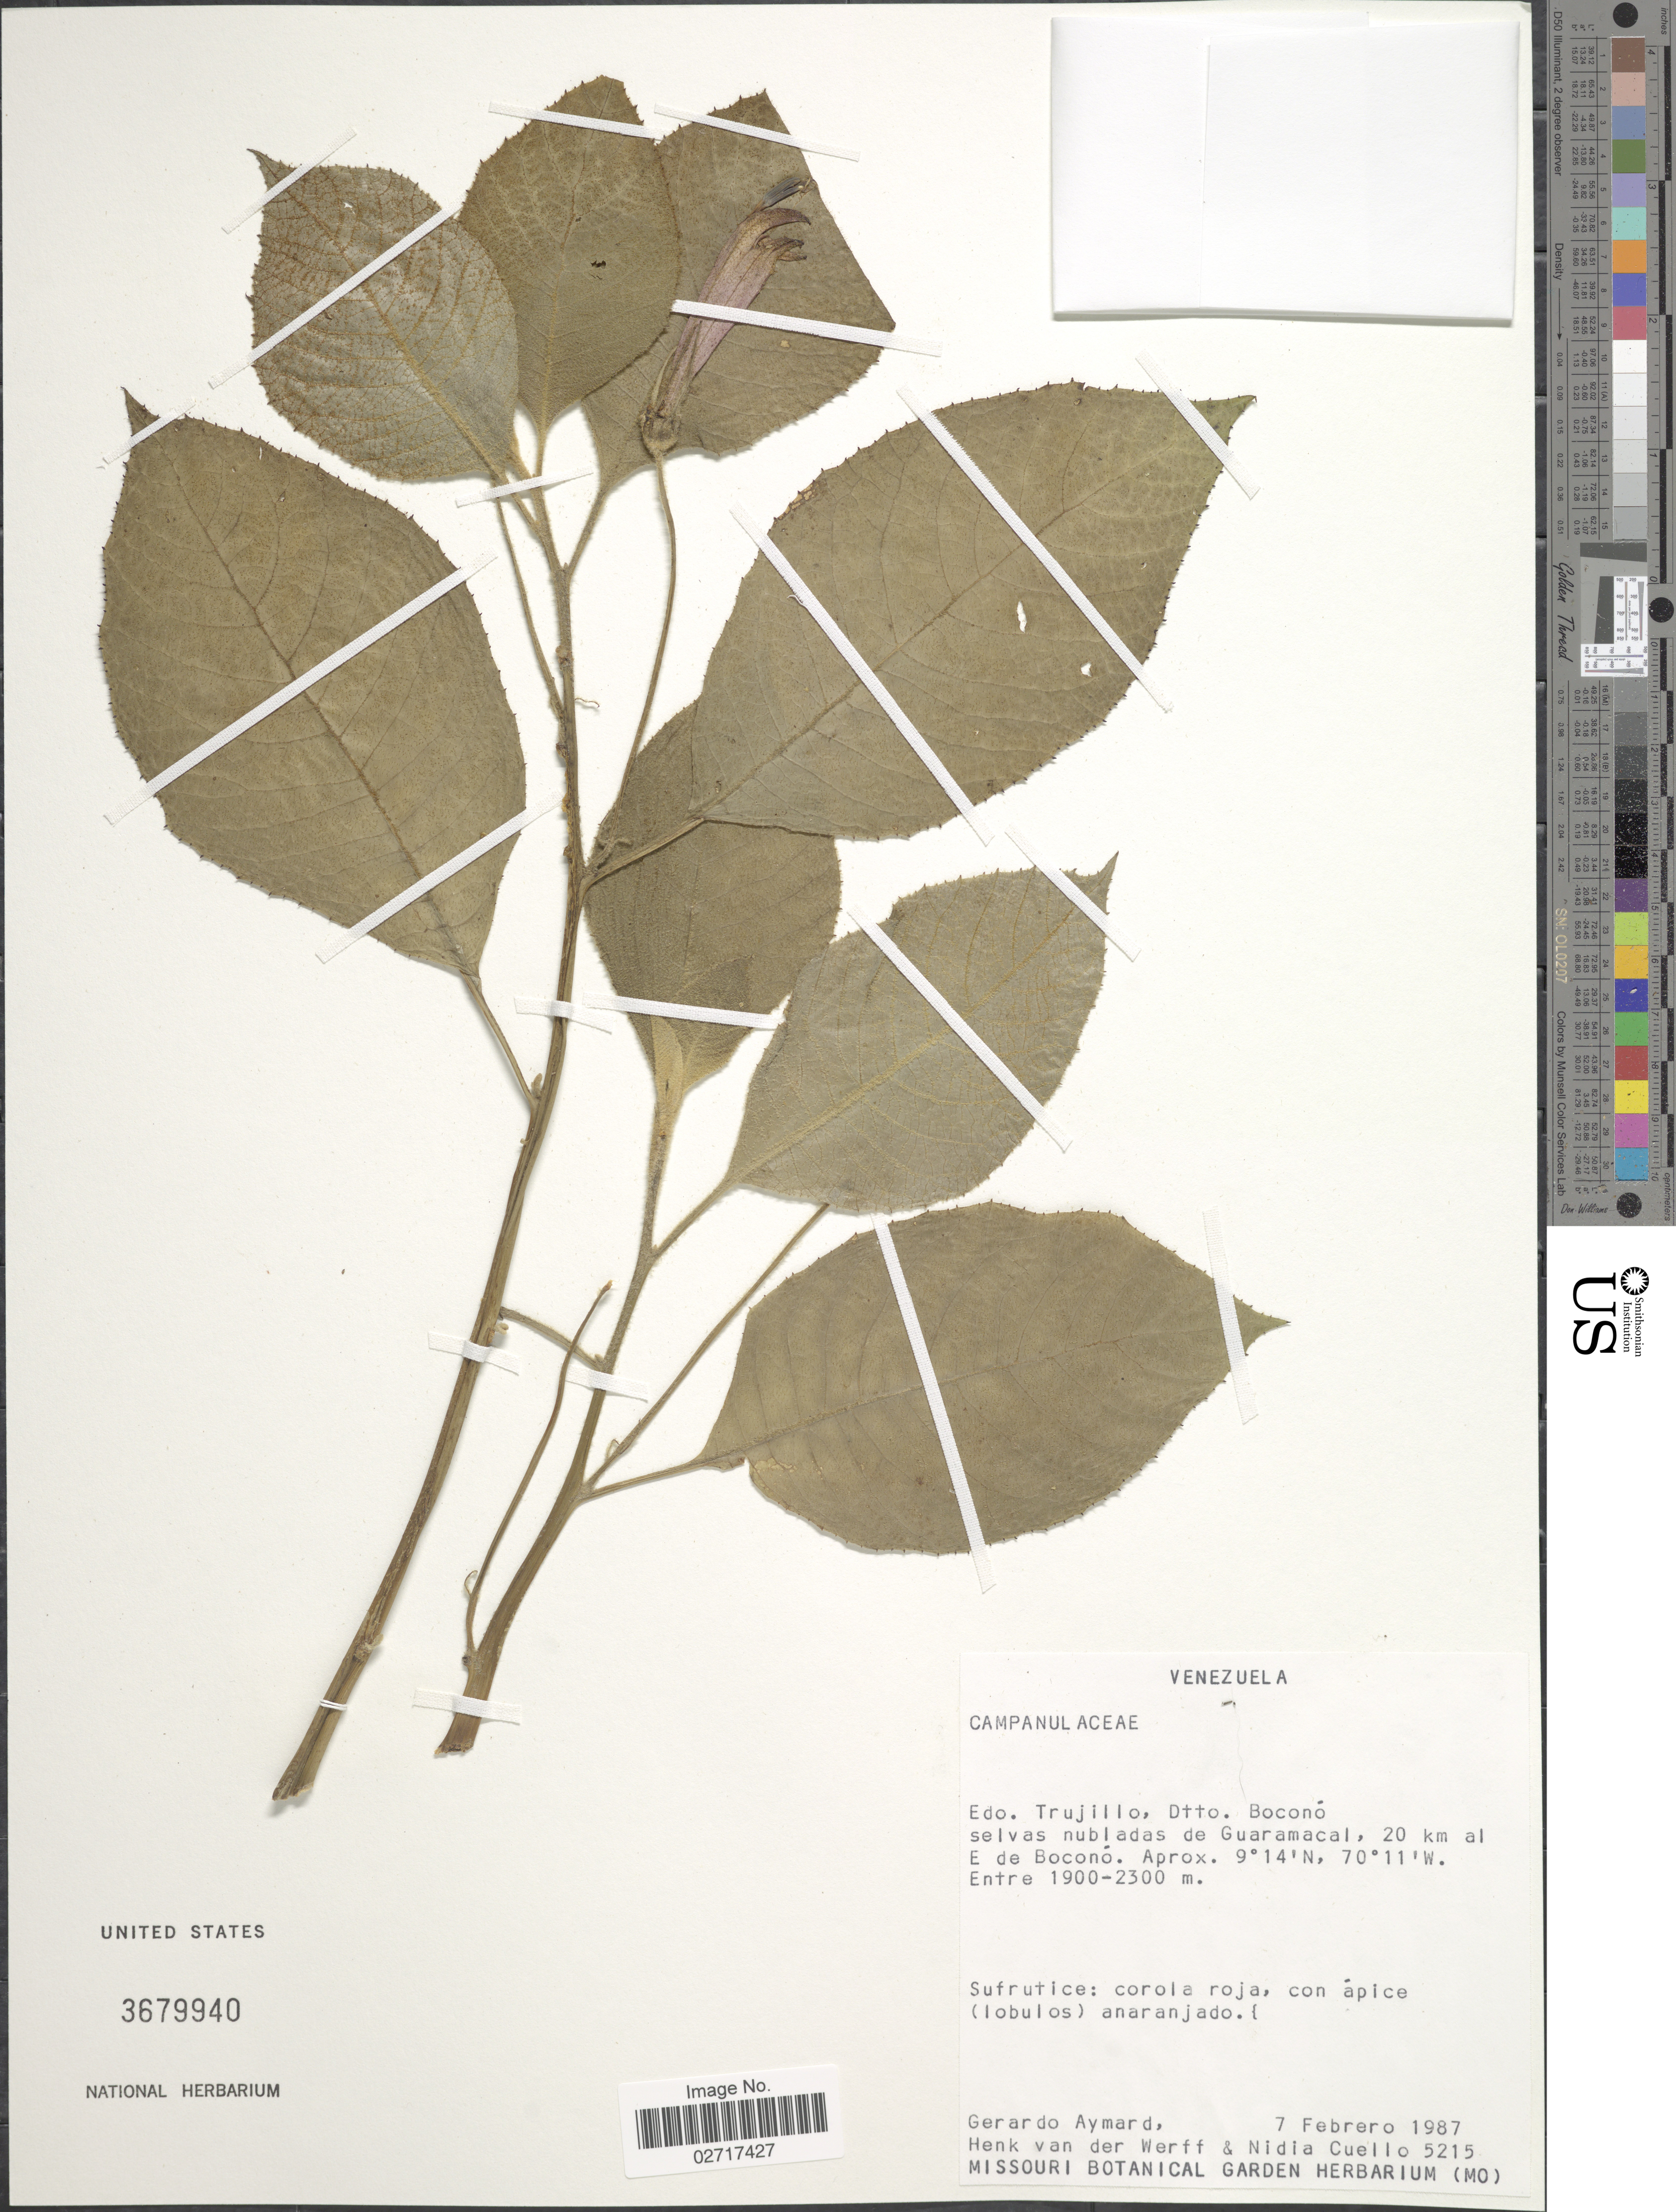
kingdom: Plantae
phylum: Tracheophyta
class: Magnoliopsida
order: Asterales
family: Campanulaceae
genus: Centropogon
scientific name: Centropogon sp.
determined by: Lagomarsino, L. P.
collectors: G. A. Aymard, H. van der Werff & N. L. Cuello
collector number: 5215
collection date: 1987-02-07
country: Venezuela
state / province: Trujillo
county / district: Boconó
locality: Guaramacal. 20 km E Boconó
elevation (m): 1900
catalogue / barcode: US 3679940